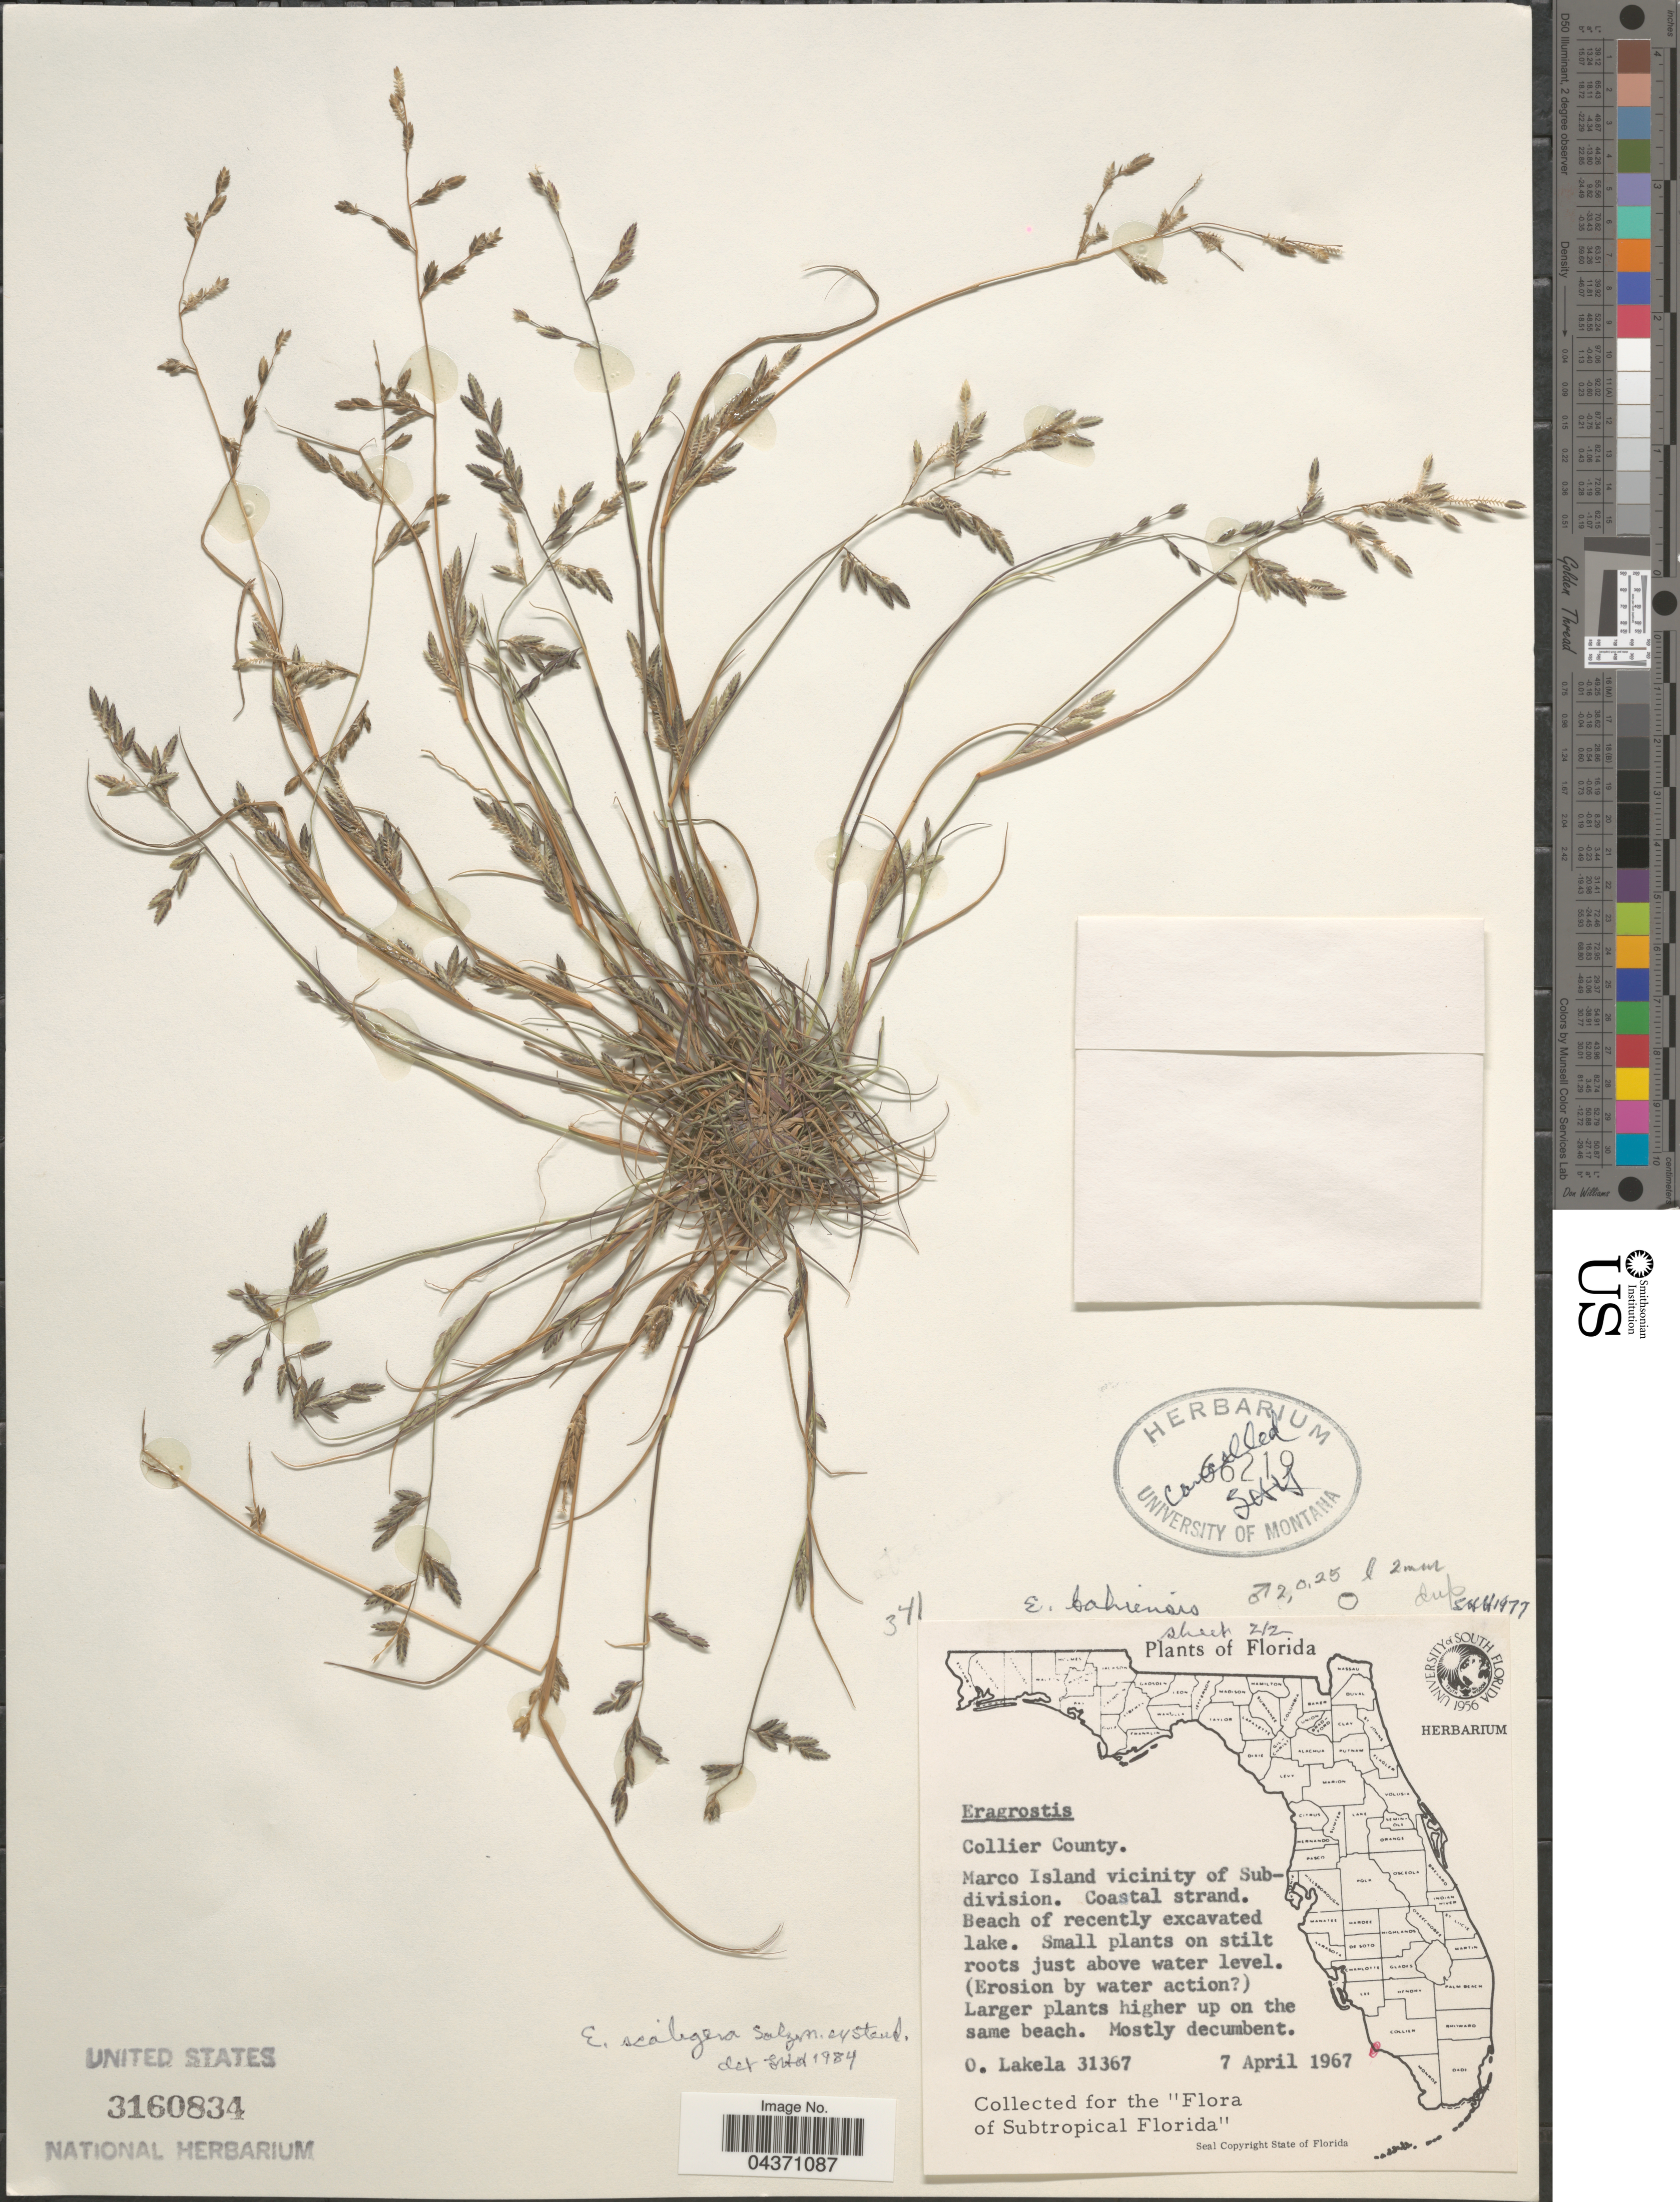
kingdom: Plantae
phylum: Tracheophyta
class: Liliopsida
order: Poales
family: Poaceae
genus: Eragrostis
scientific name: Eragrostis scaligera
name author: Salzm. ex Steud.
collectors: O. Lakela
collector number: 31367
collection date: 1967-04-07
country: United States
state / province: Florida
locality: Collier County. Marco Island vicinity of Subdivision. Coastal strand. Subtropical Florida.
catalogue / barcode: US 3160834